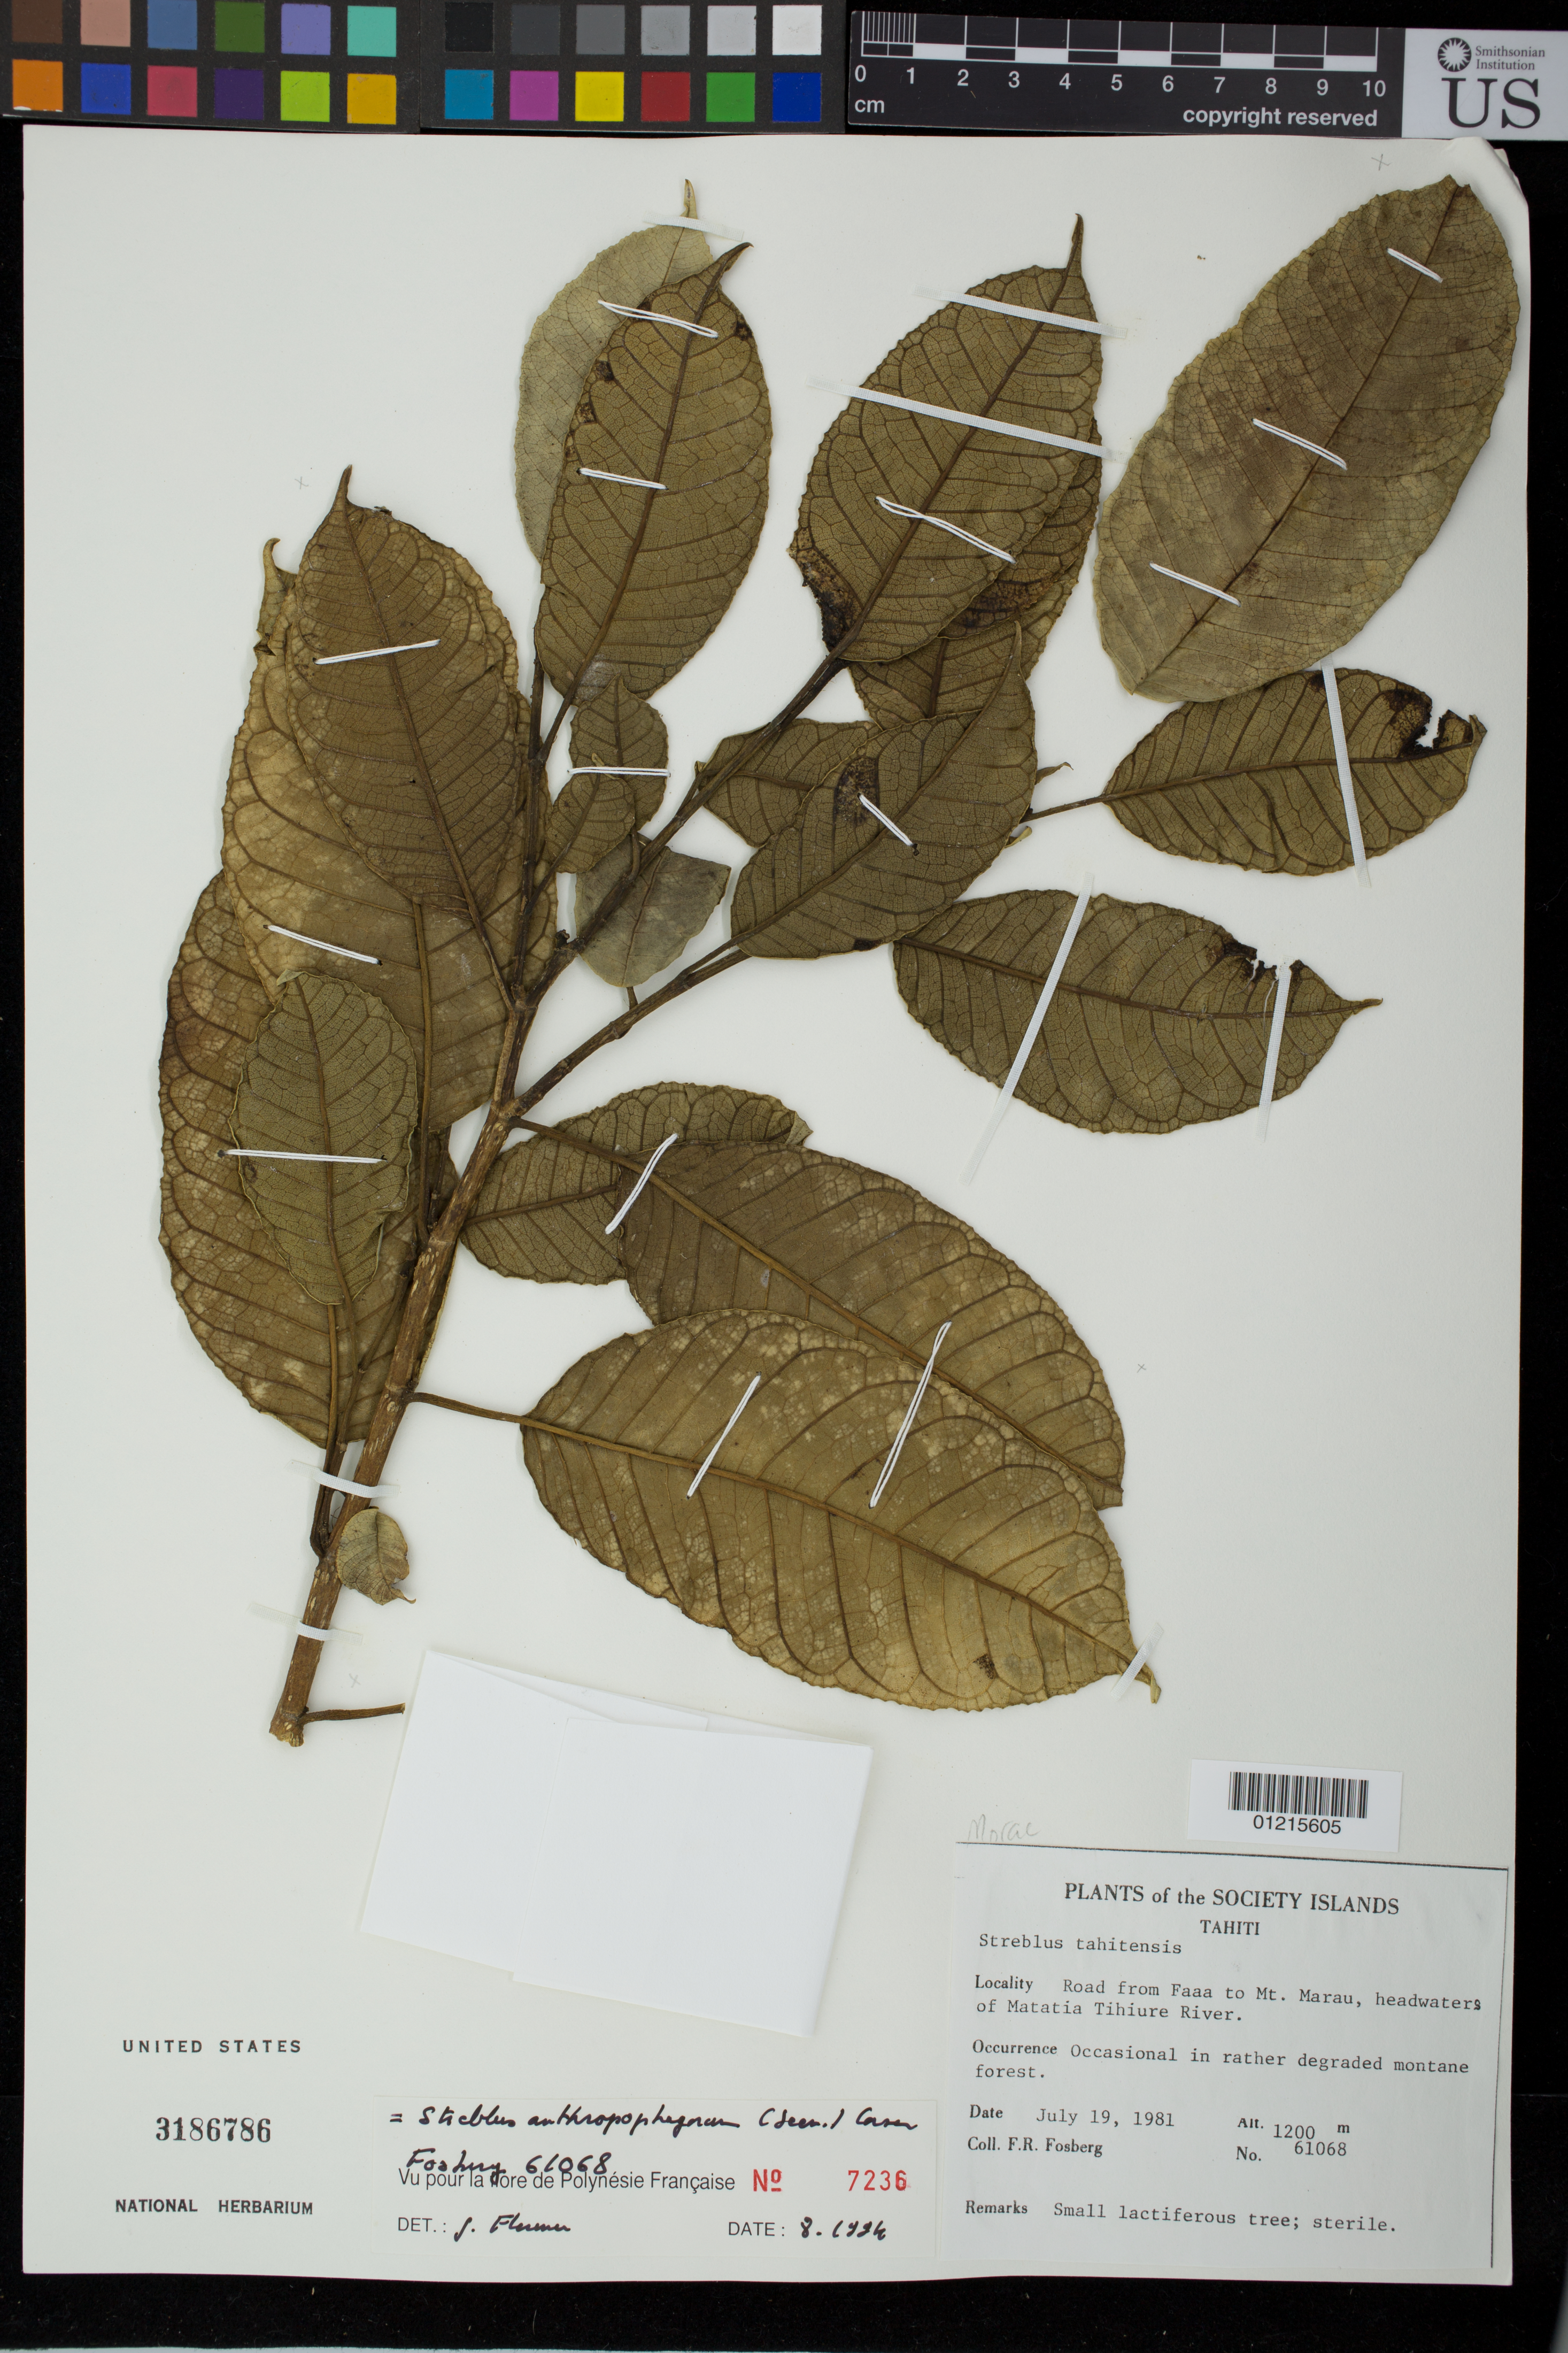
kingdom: Plantae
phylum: Tracheophyta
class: Magnoliopsida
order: Rosales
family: Moraceae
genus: Paratrophis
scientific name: Paratrophis anthropophagorum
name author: (Seem.) Benth. & Hook. f. ex Drake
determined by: Wagner, W. L., (BOT), Smithsonian Institution - National Museum of Natural History (UNITED STATES)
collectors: F. R. Fosberg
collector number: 61068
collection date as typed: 19 Jul 1981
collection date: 1981-07-19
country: French Polynesia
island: Tahiti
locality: Road from Faaa to Mt. Marau, headwaters of Matatia Tihiure River.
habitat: Degraded montane forest.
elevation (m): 1200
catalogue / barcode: US 3186786